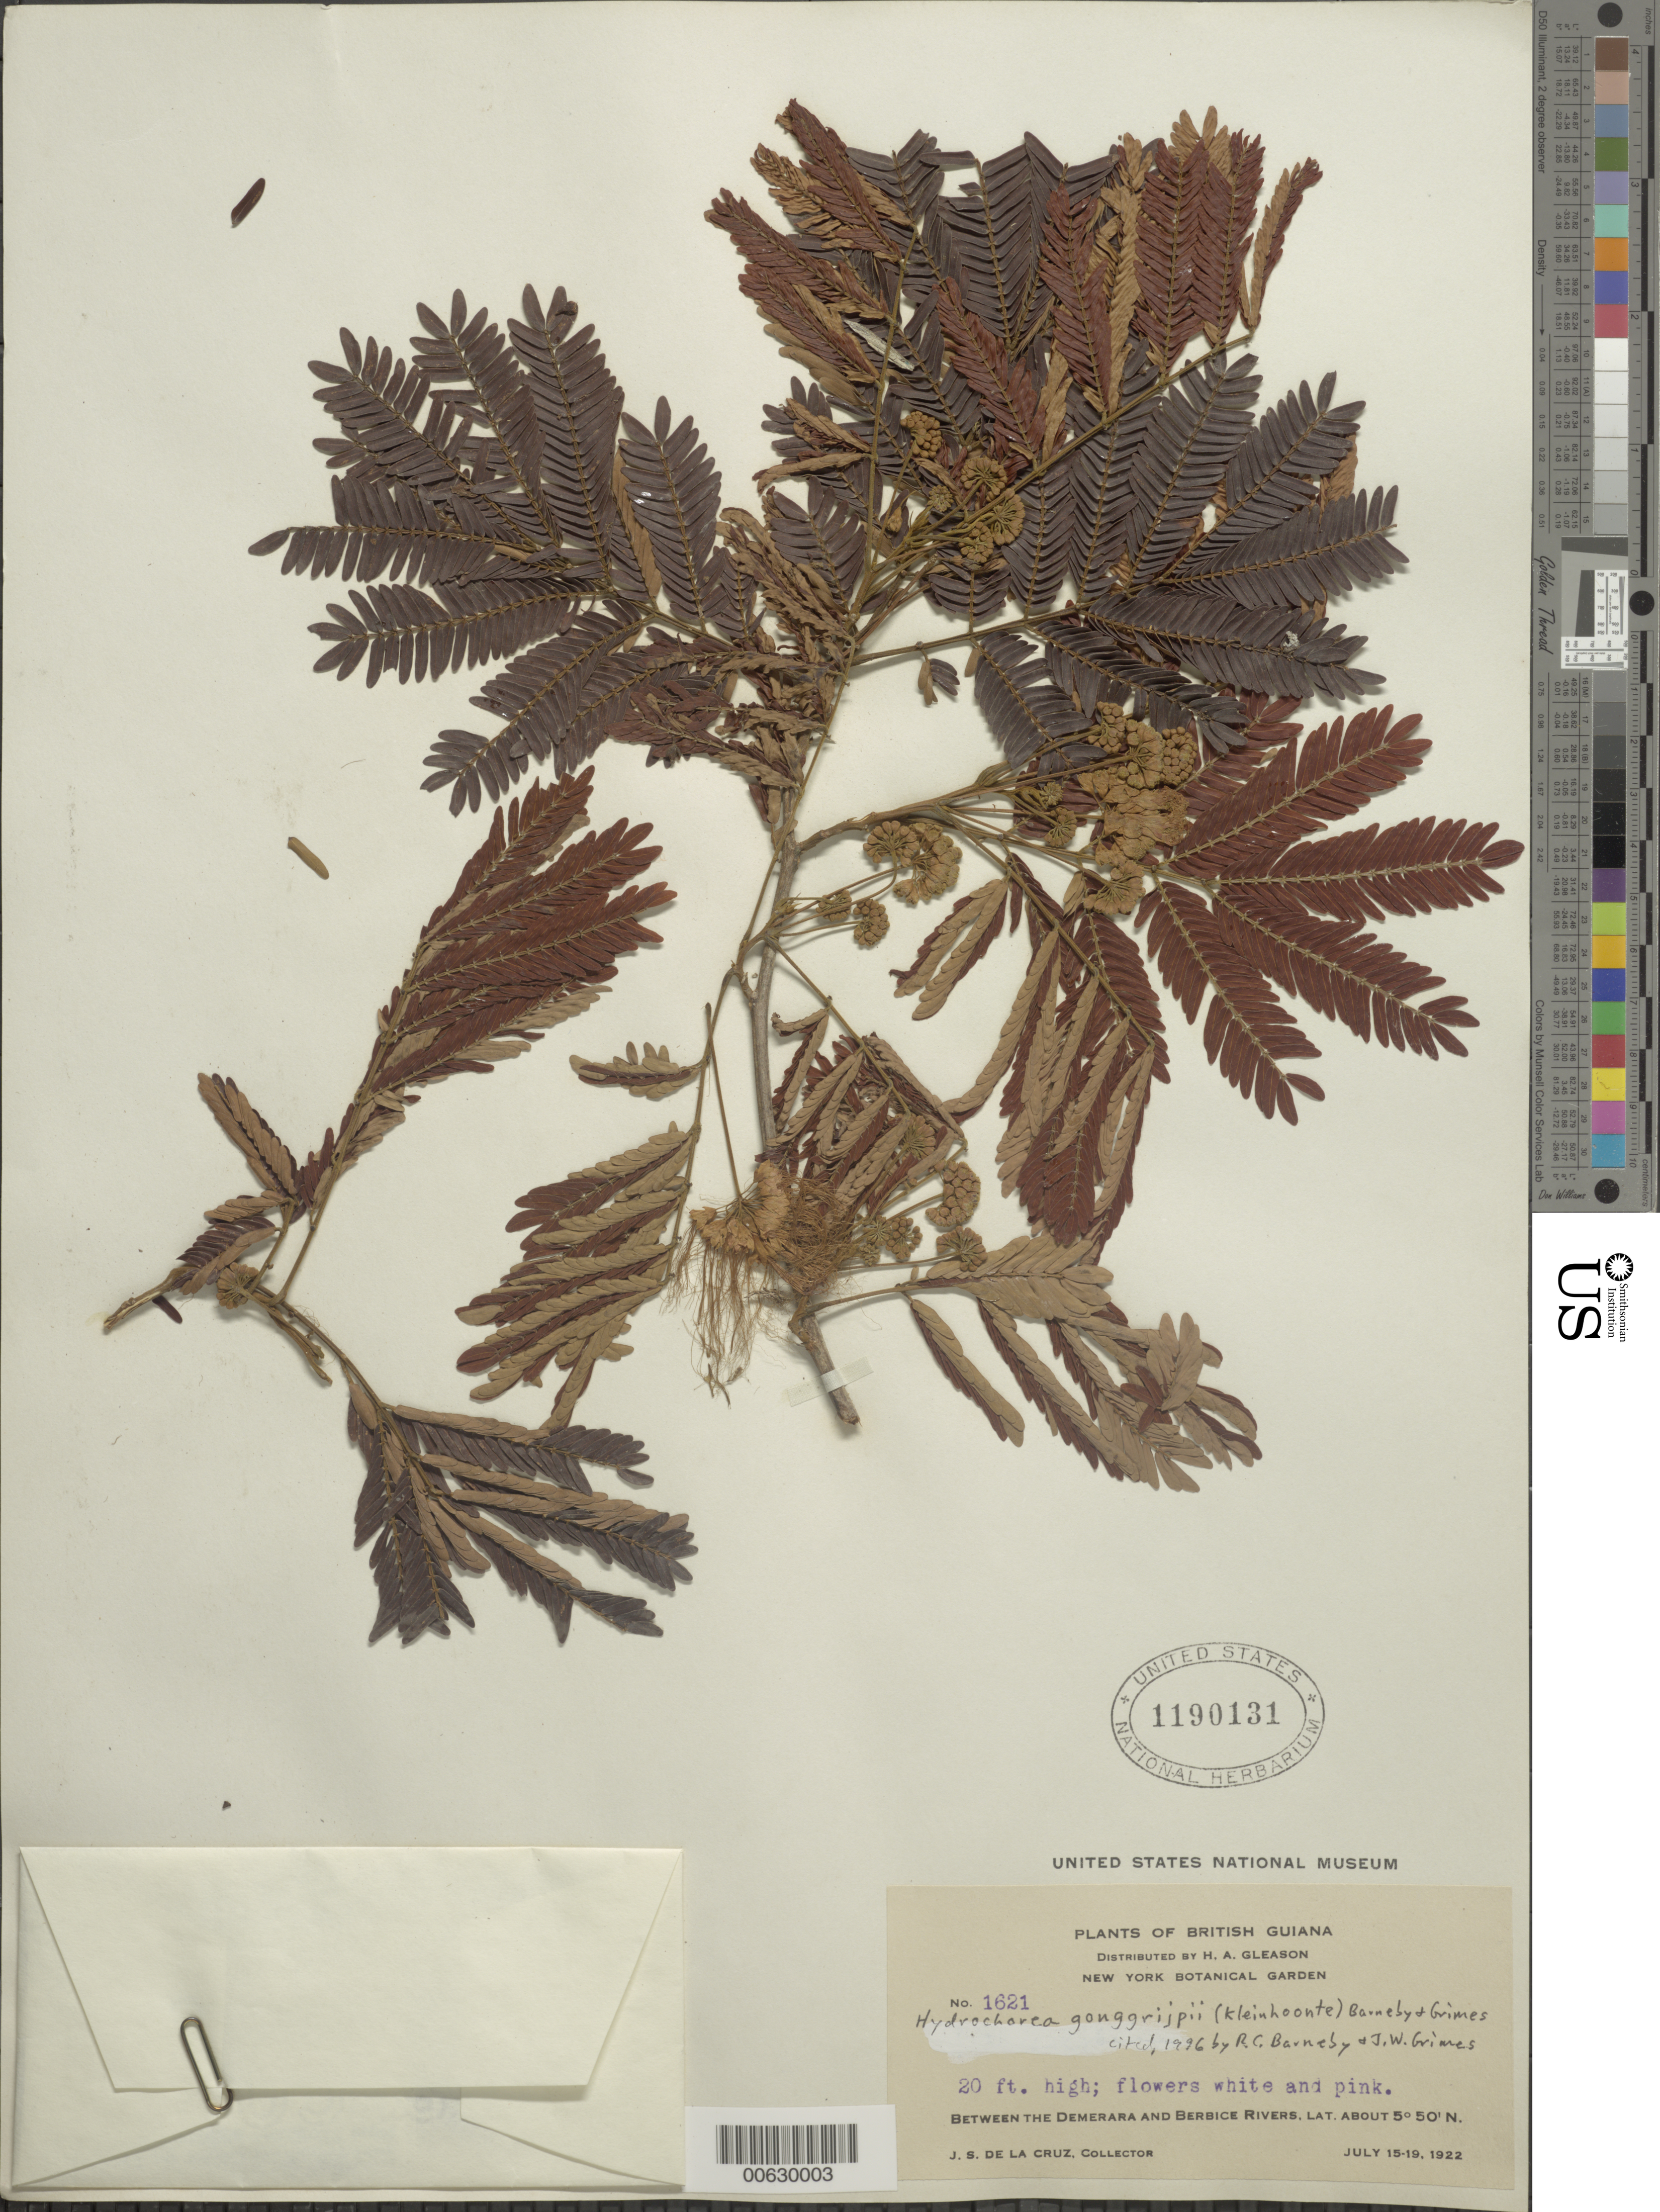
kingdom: Plantae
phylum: Tracheophyta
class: Magnoliopsida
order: Fabales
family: Fabaceae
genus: Hydrochorea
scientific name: Hydrochorea gonggrijpii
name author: (Kleinhoonte) Barneby & J.W. Grimes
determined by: Barneby, R. C.; Grimes, J. W.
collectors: J. S. de la Cruz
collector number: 1621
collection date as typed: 15-Jul-22 to 19-Jul-22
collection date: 1922-07-15/1922-07-19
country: Guyana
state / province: U. Demerara-Berbice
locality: Demerara River to the Berbice River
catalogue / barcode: US 1190131